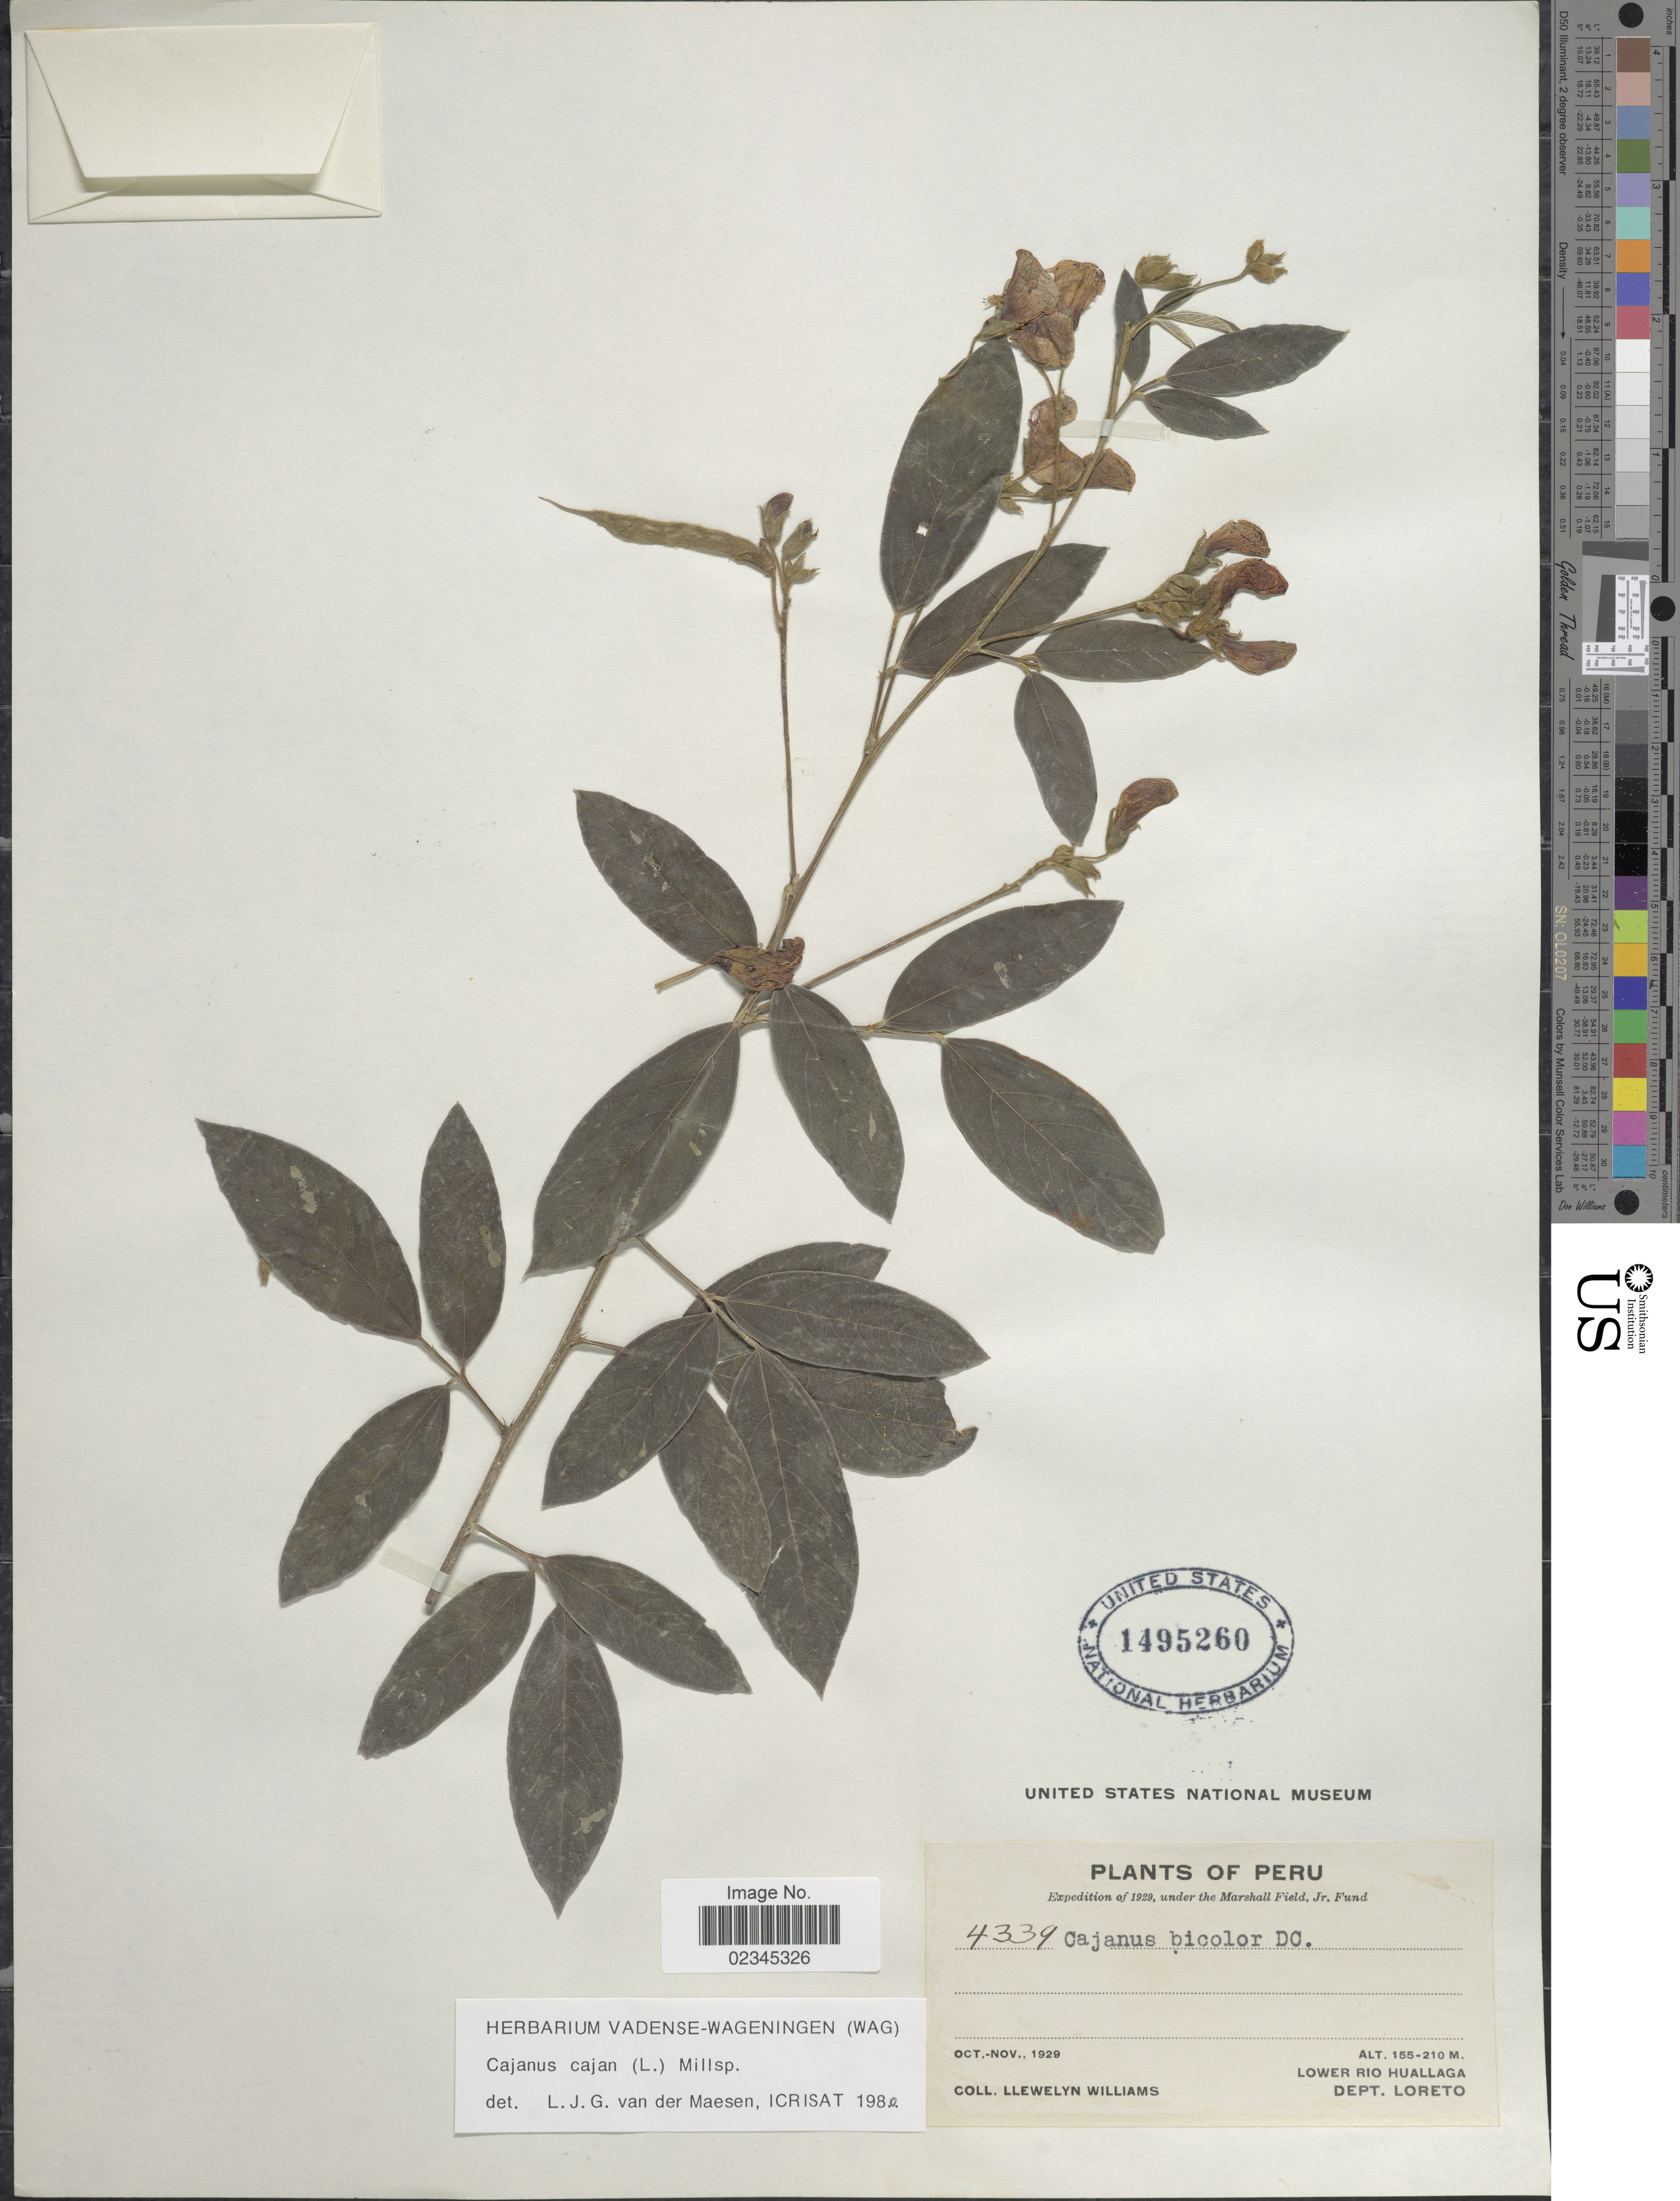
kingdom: Plantae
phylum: Tracheophyta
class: Magnoliopsida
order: Fabales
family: Fabaceae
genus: Cajanus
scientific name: Cajanus cajan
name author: (L.) Huth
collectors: Ll. Williams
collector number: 4339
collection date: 1929-10/1929-11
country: Peru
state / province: Loreto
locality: Lower Rio Huallaga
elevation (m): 155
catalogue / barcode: US 1495260